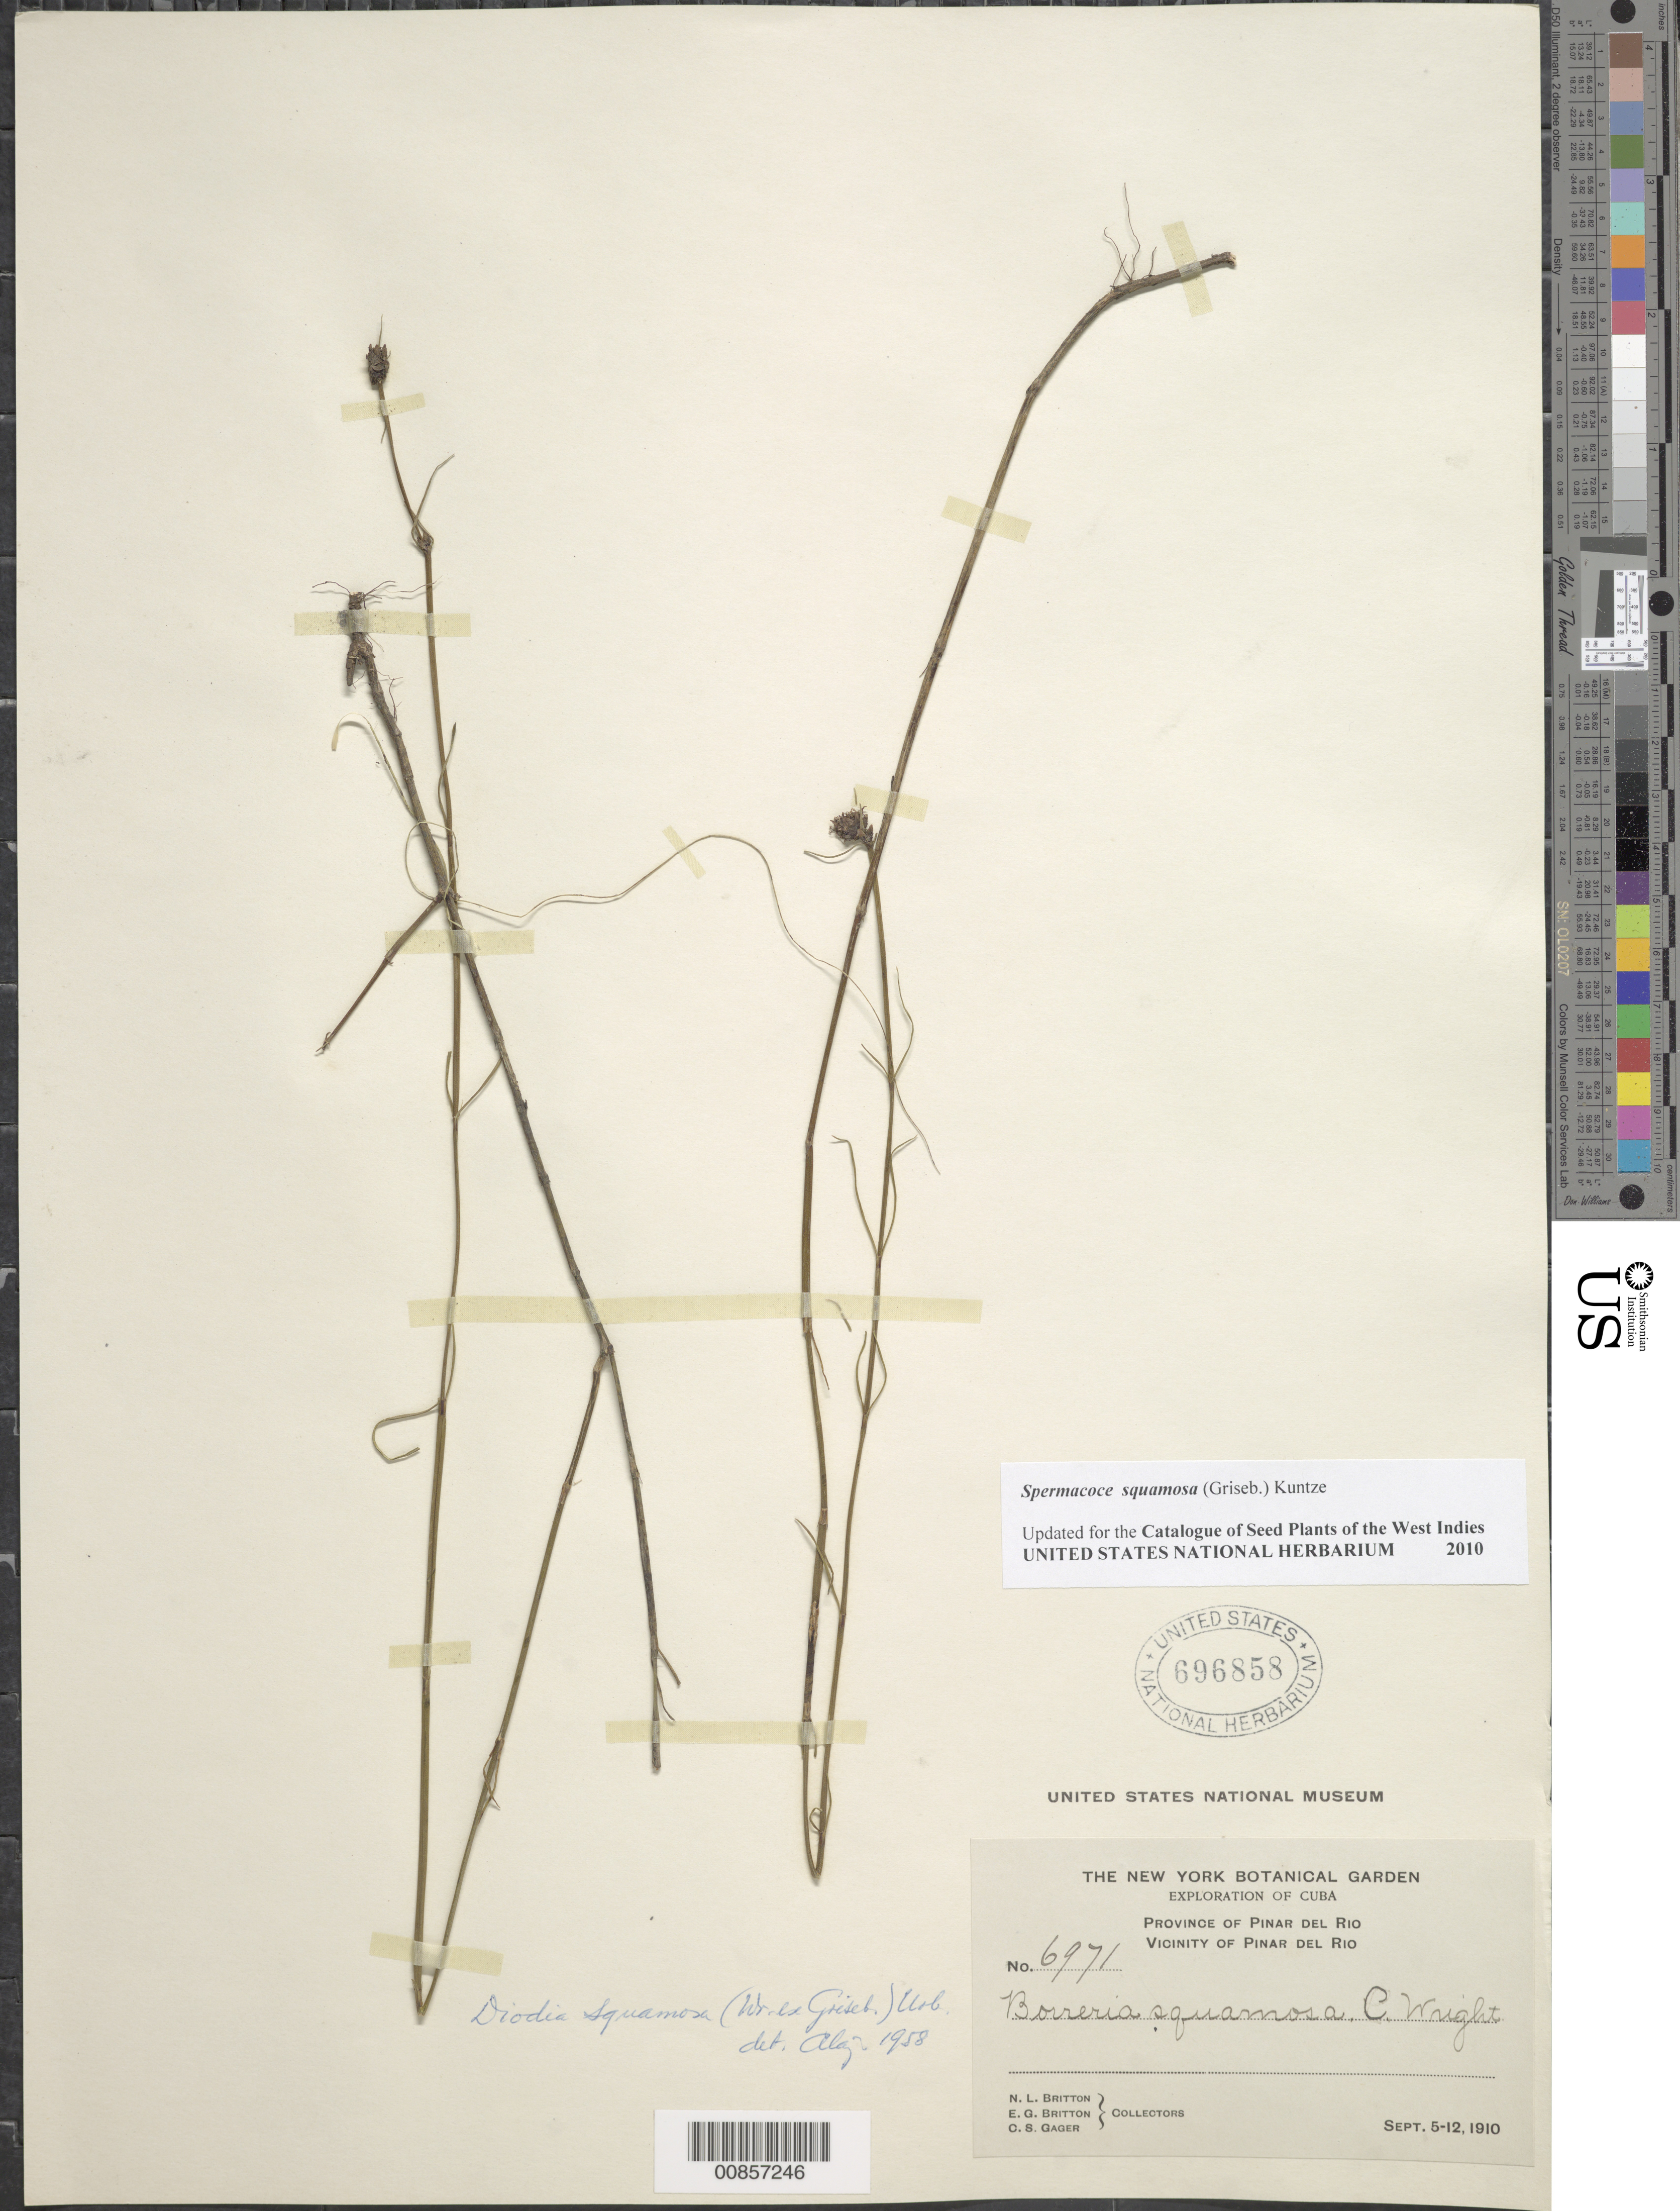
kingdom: Plantae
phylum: Tracheophyta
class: Magnoliopsida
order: Gentianales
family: Rubiaceae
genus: Spermacoce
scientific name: Spermacoce squamosa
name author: (Griseb.) Kuntze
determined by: Liogier, Alain H.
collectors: N. Britton, E. G. Britton & C. Gager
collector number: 6971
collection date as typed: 05 Sep 1910 to 12 Sep 1910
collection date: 1910-09-05/1910-09-12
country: Cuba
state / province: Pinar del Río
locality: Vicinity of Pinar del Rio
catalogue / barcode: US 696858